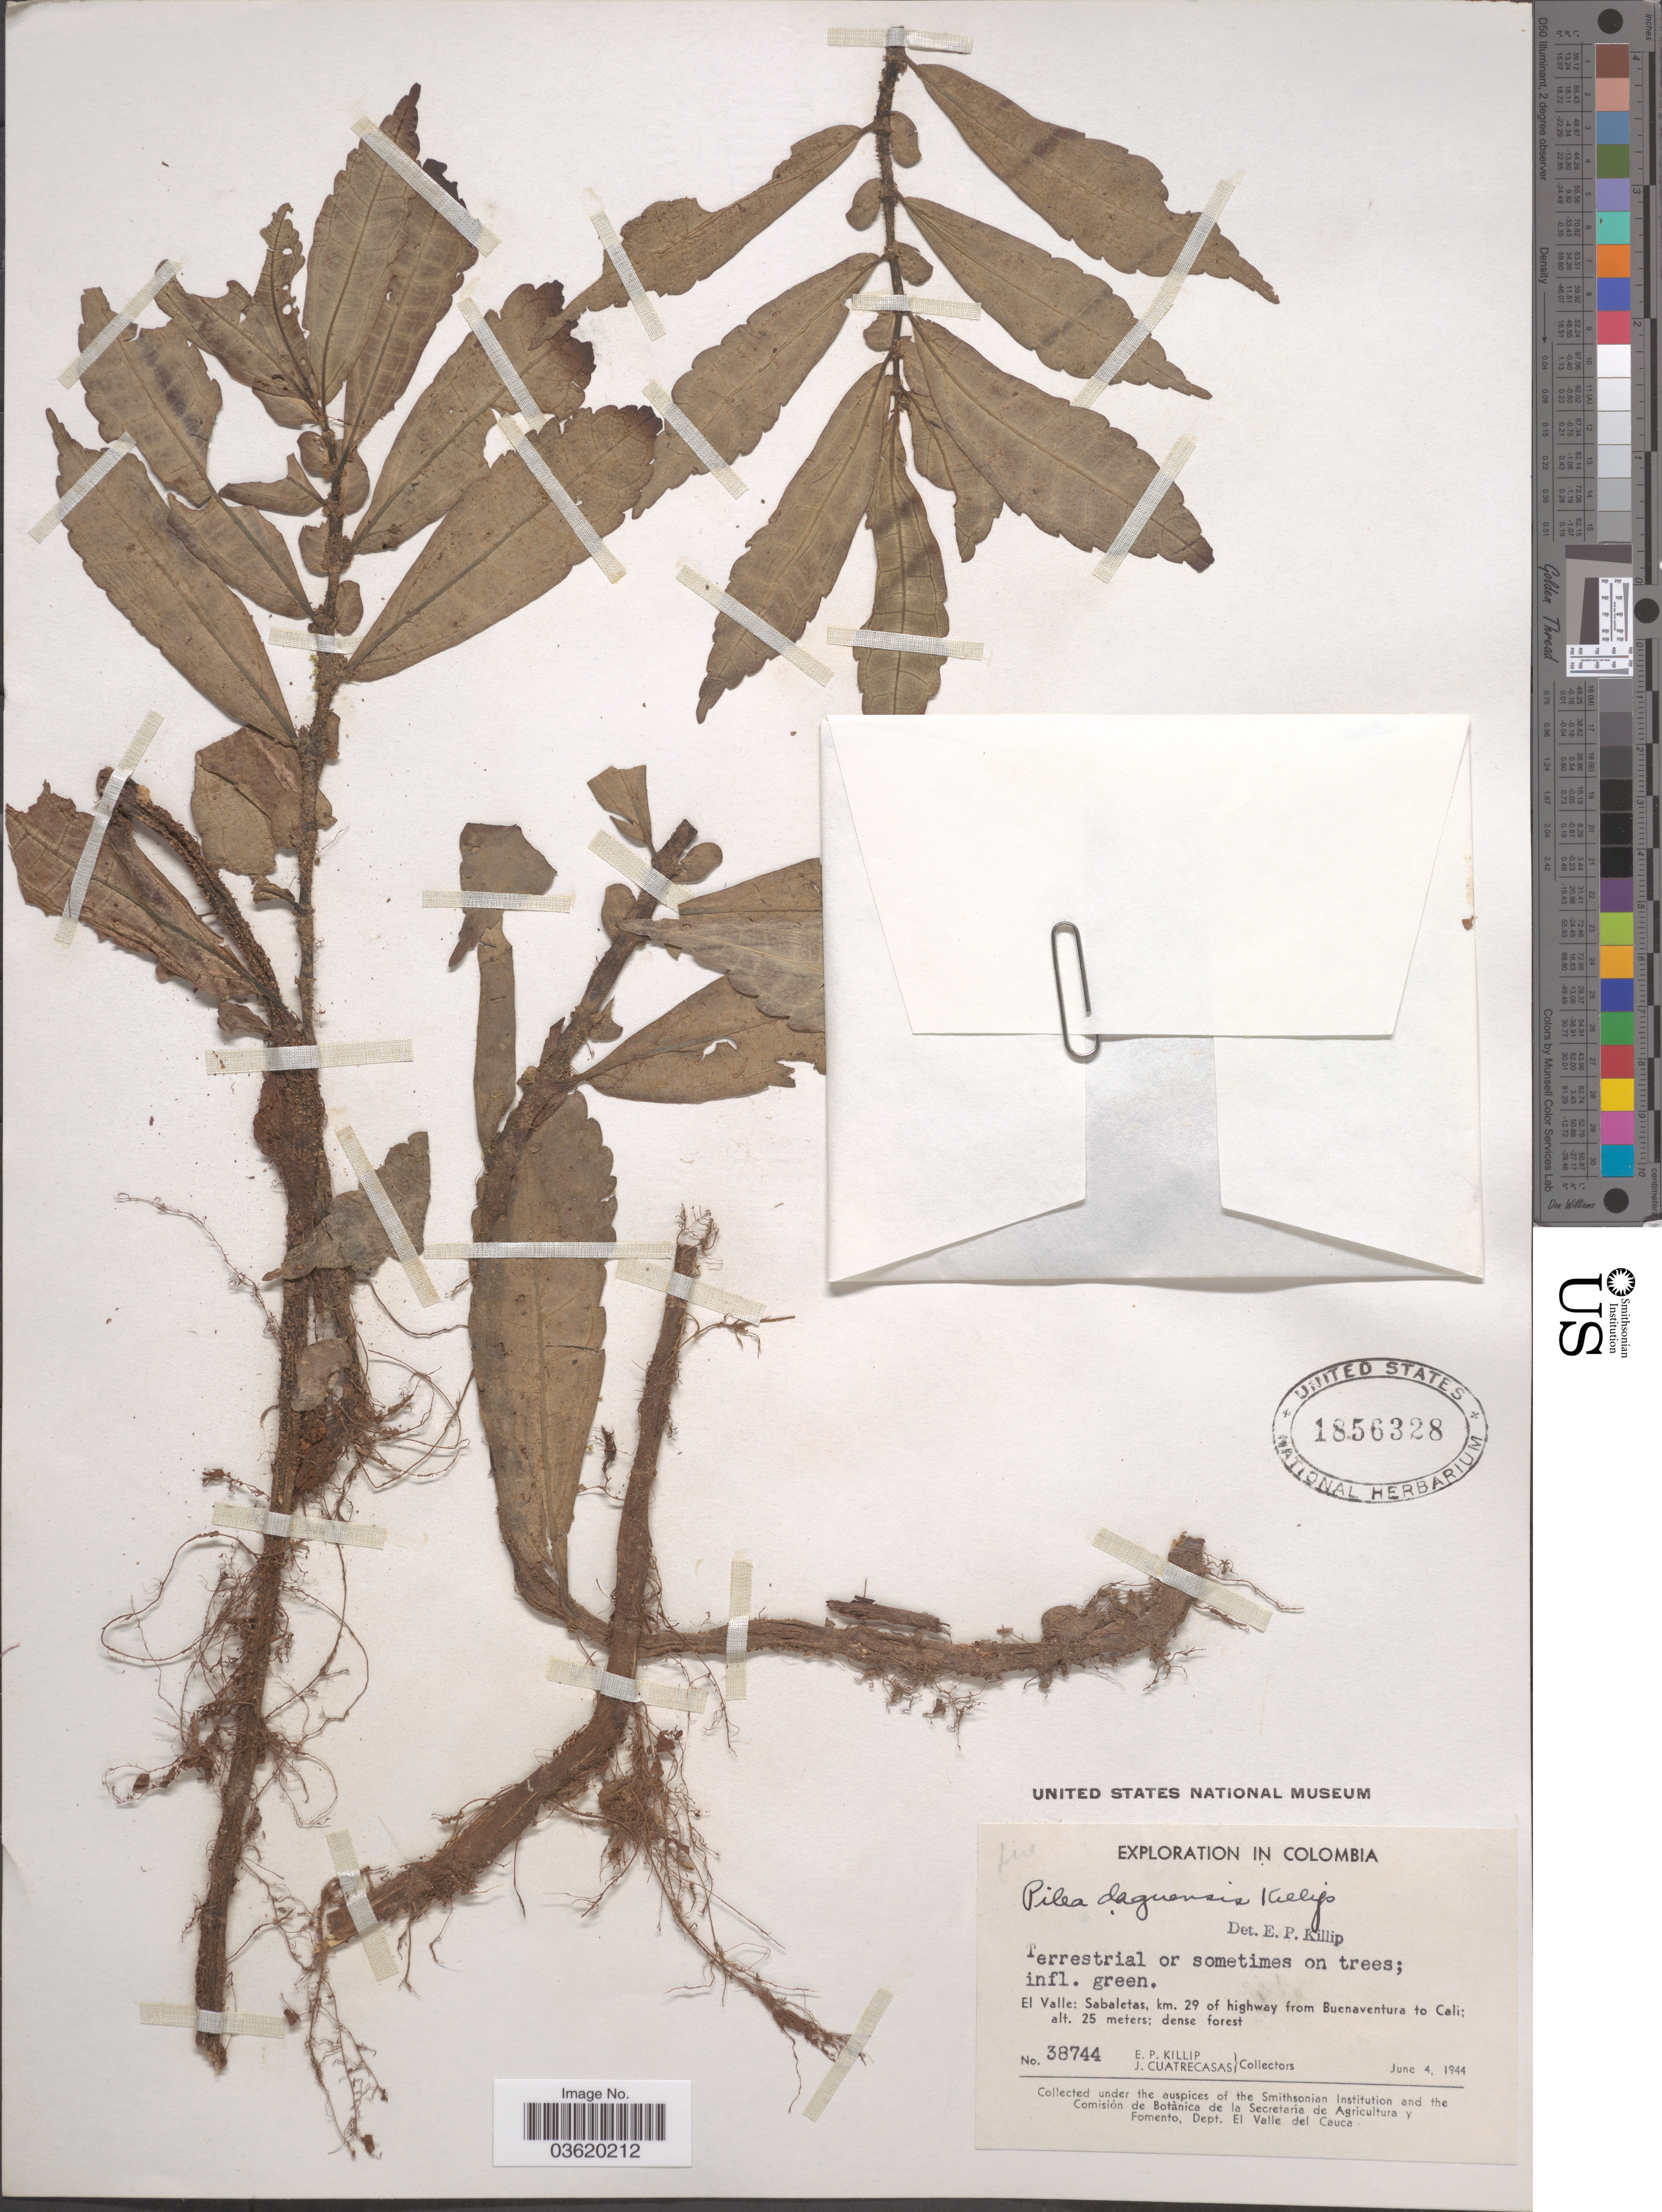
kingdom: Plantae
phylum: Tracheophyta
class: Magnoliopsida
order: Rosales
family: Urticaceae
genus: Pilea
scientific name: Pilea daguensis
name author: Killip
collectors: E. P. Killip & J. Cuatrecasas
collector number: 38744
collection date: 1944-06-04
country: Colombia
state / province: Valle del Cauca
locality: El Valle: Sabaletas, km. 29 of highway from Buenaventura to Cali.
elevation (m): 25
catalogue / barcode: US 1856328